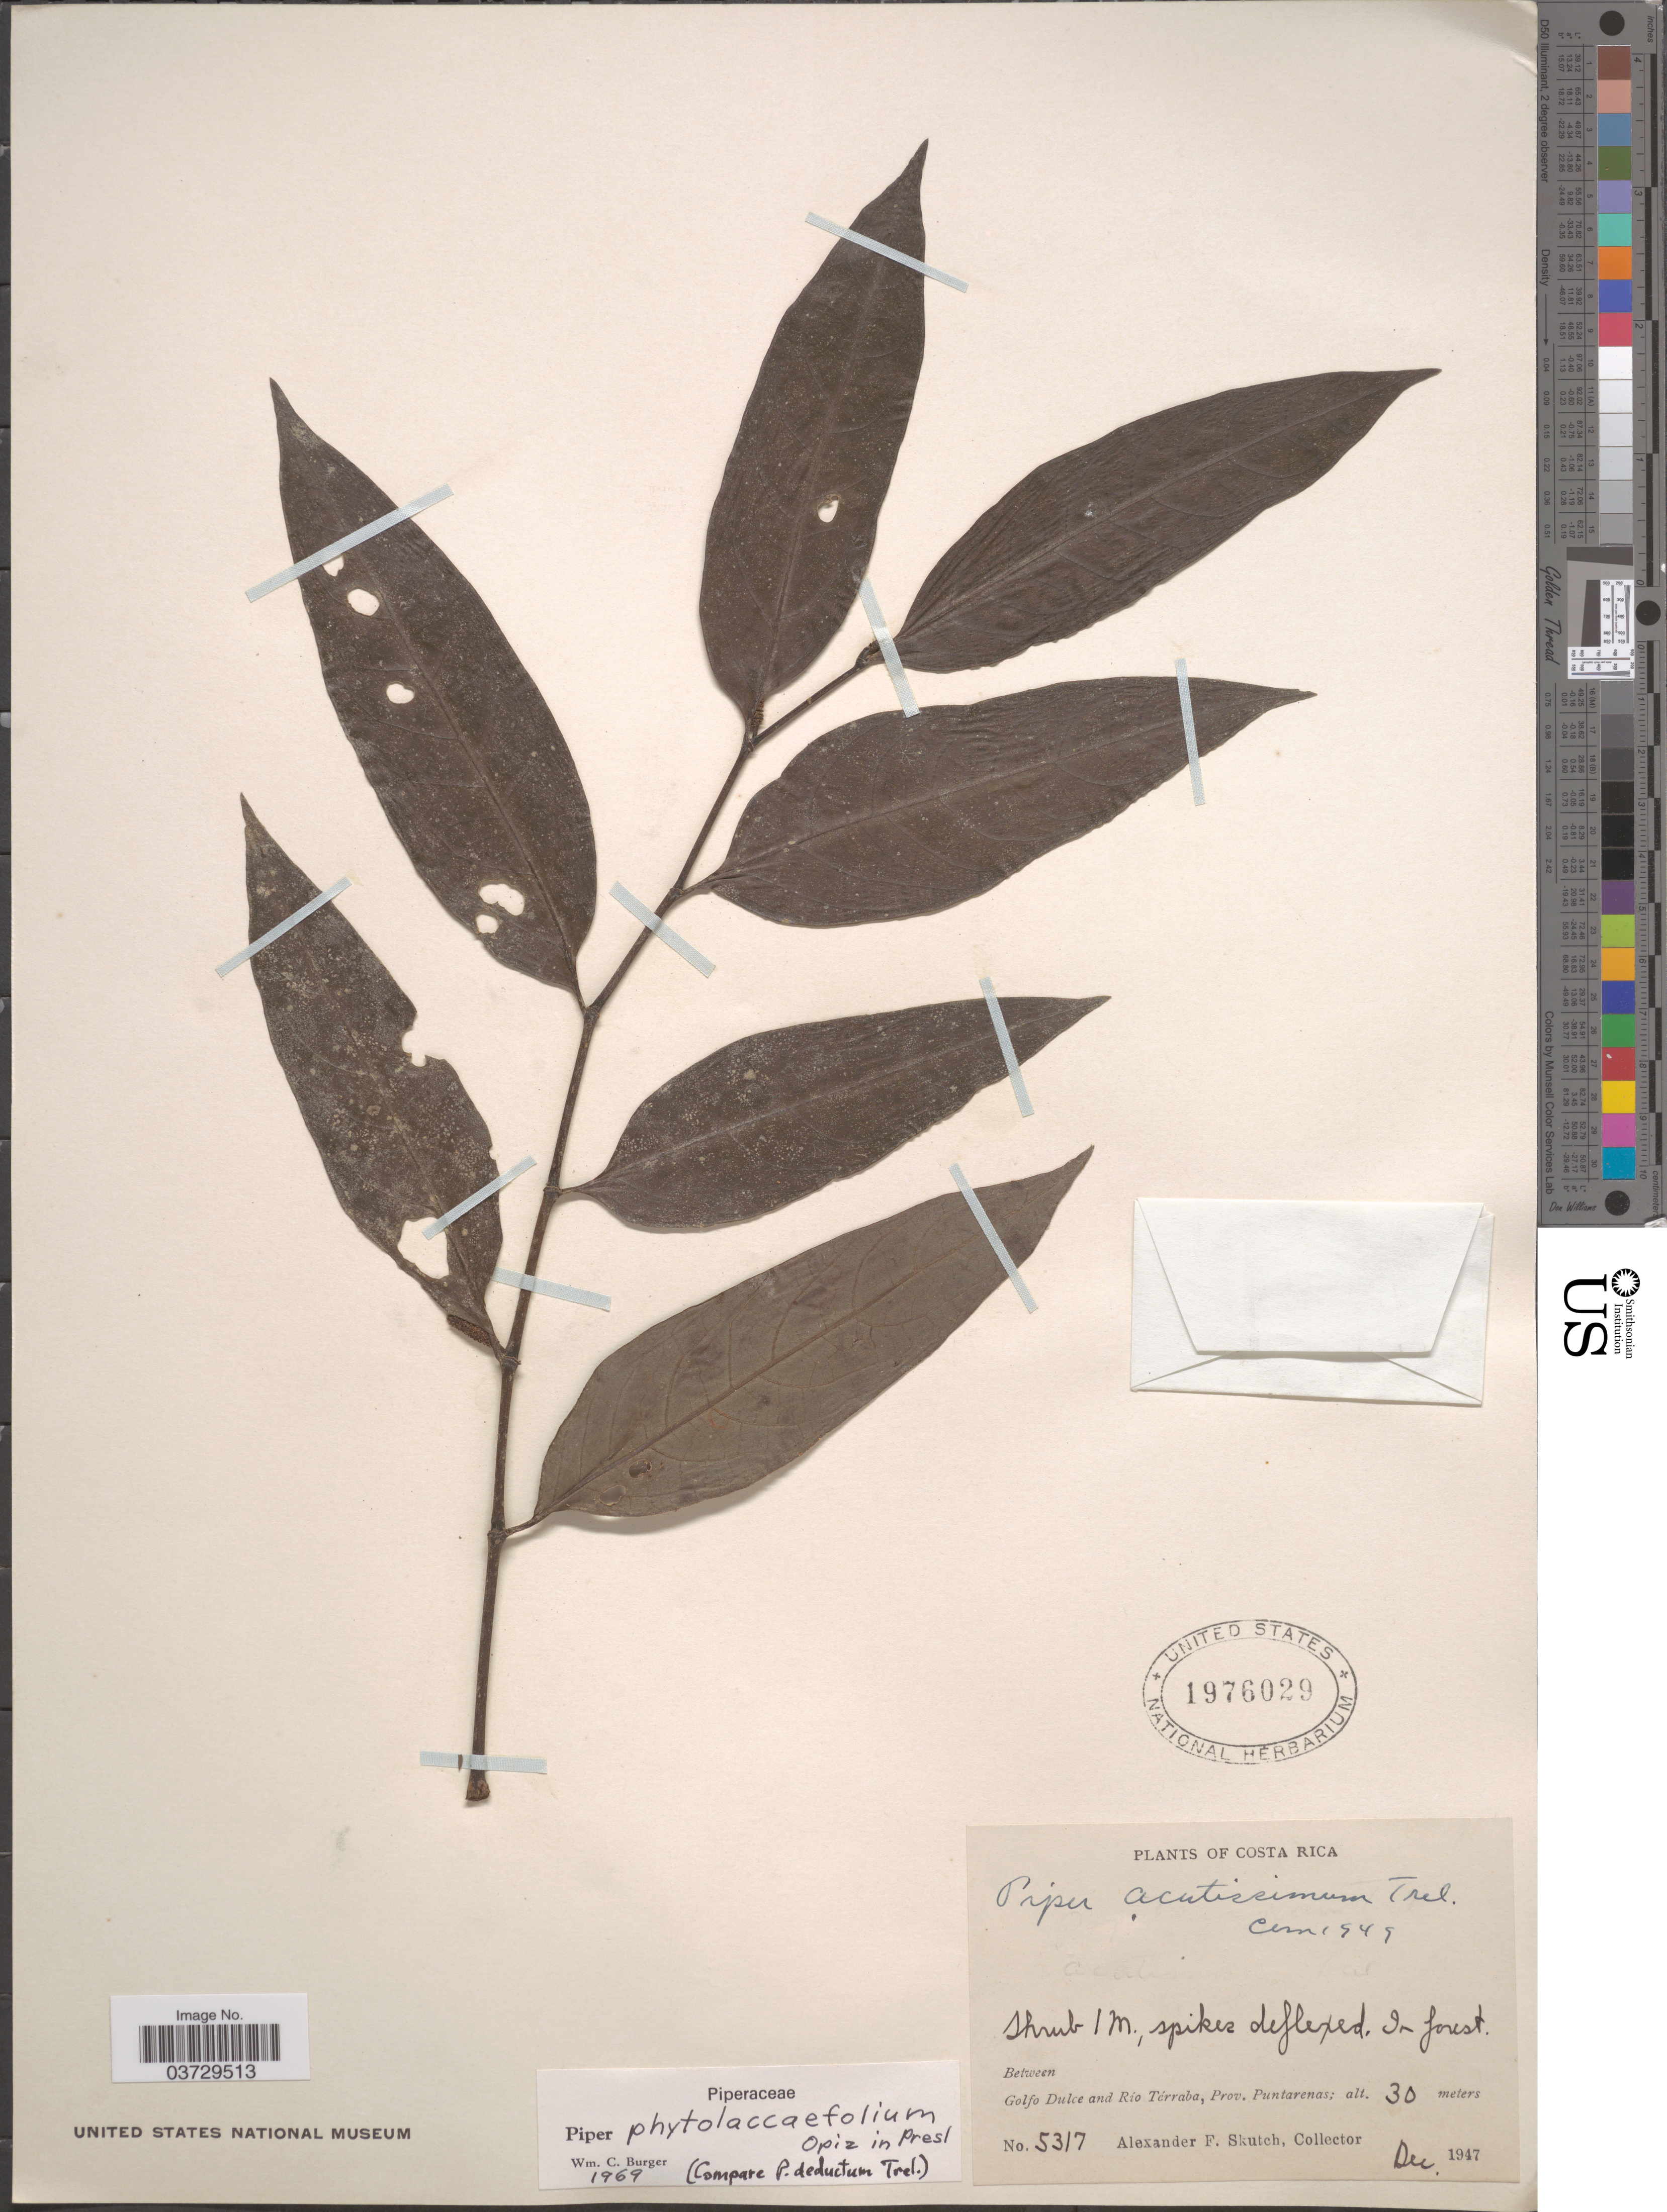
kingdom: Plantae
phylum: Tracheophyta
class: Magnoliopsida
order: Piperales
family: Piperaceae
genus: Piper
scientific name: Piper phytolaccifolium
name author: Opiz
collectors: A. F. Skutch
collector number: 5317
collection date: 1947-12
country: Costa Rica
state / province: Puntarenas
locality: Between Golfo Dulce and Río Térraba.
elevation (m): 30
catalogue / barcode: US 1976029